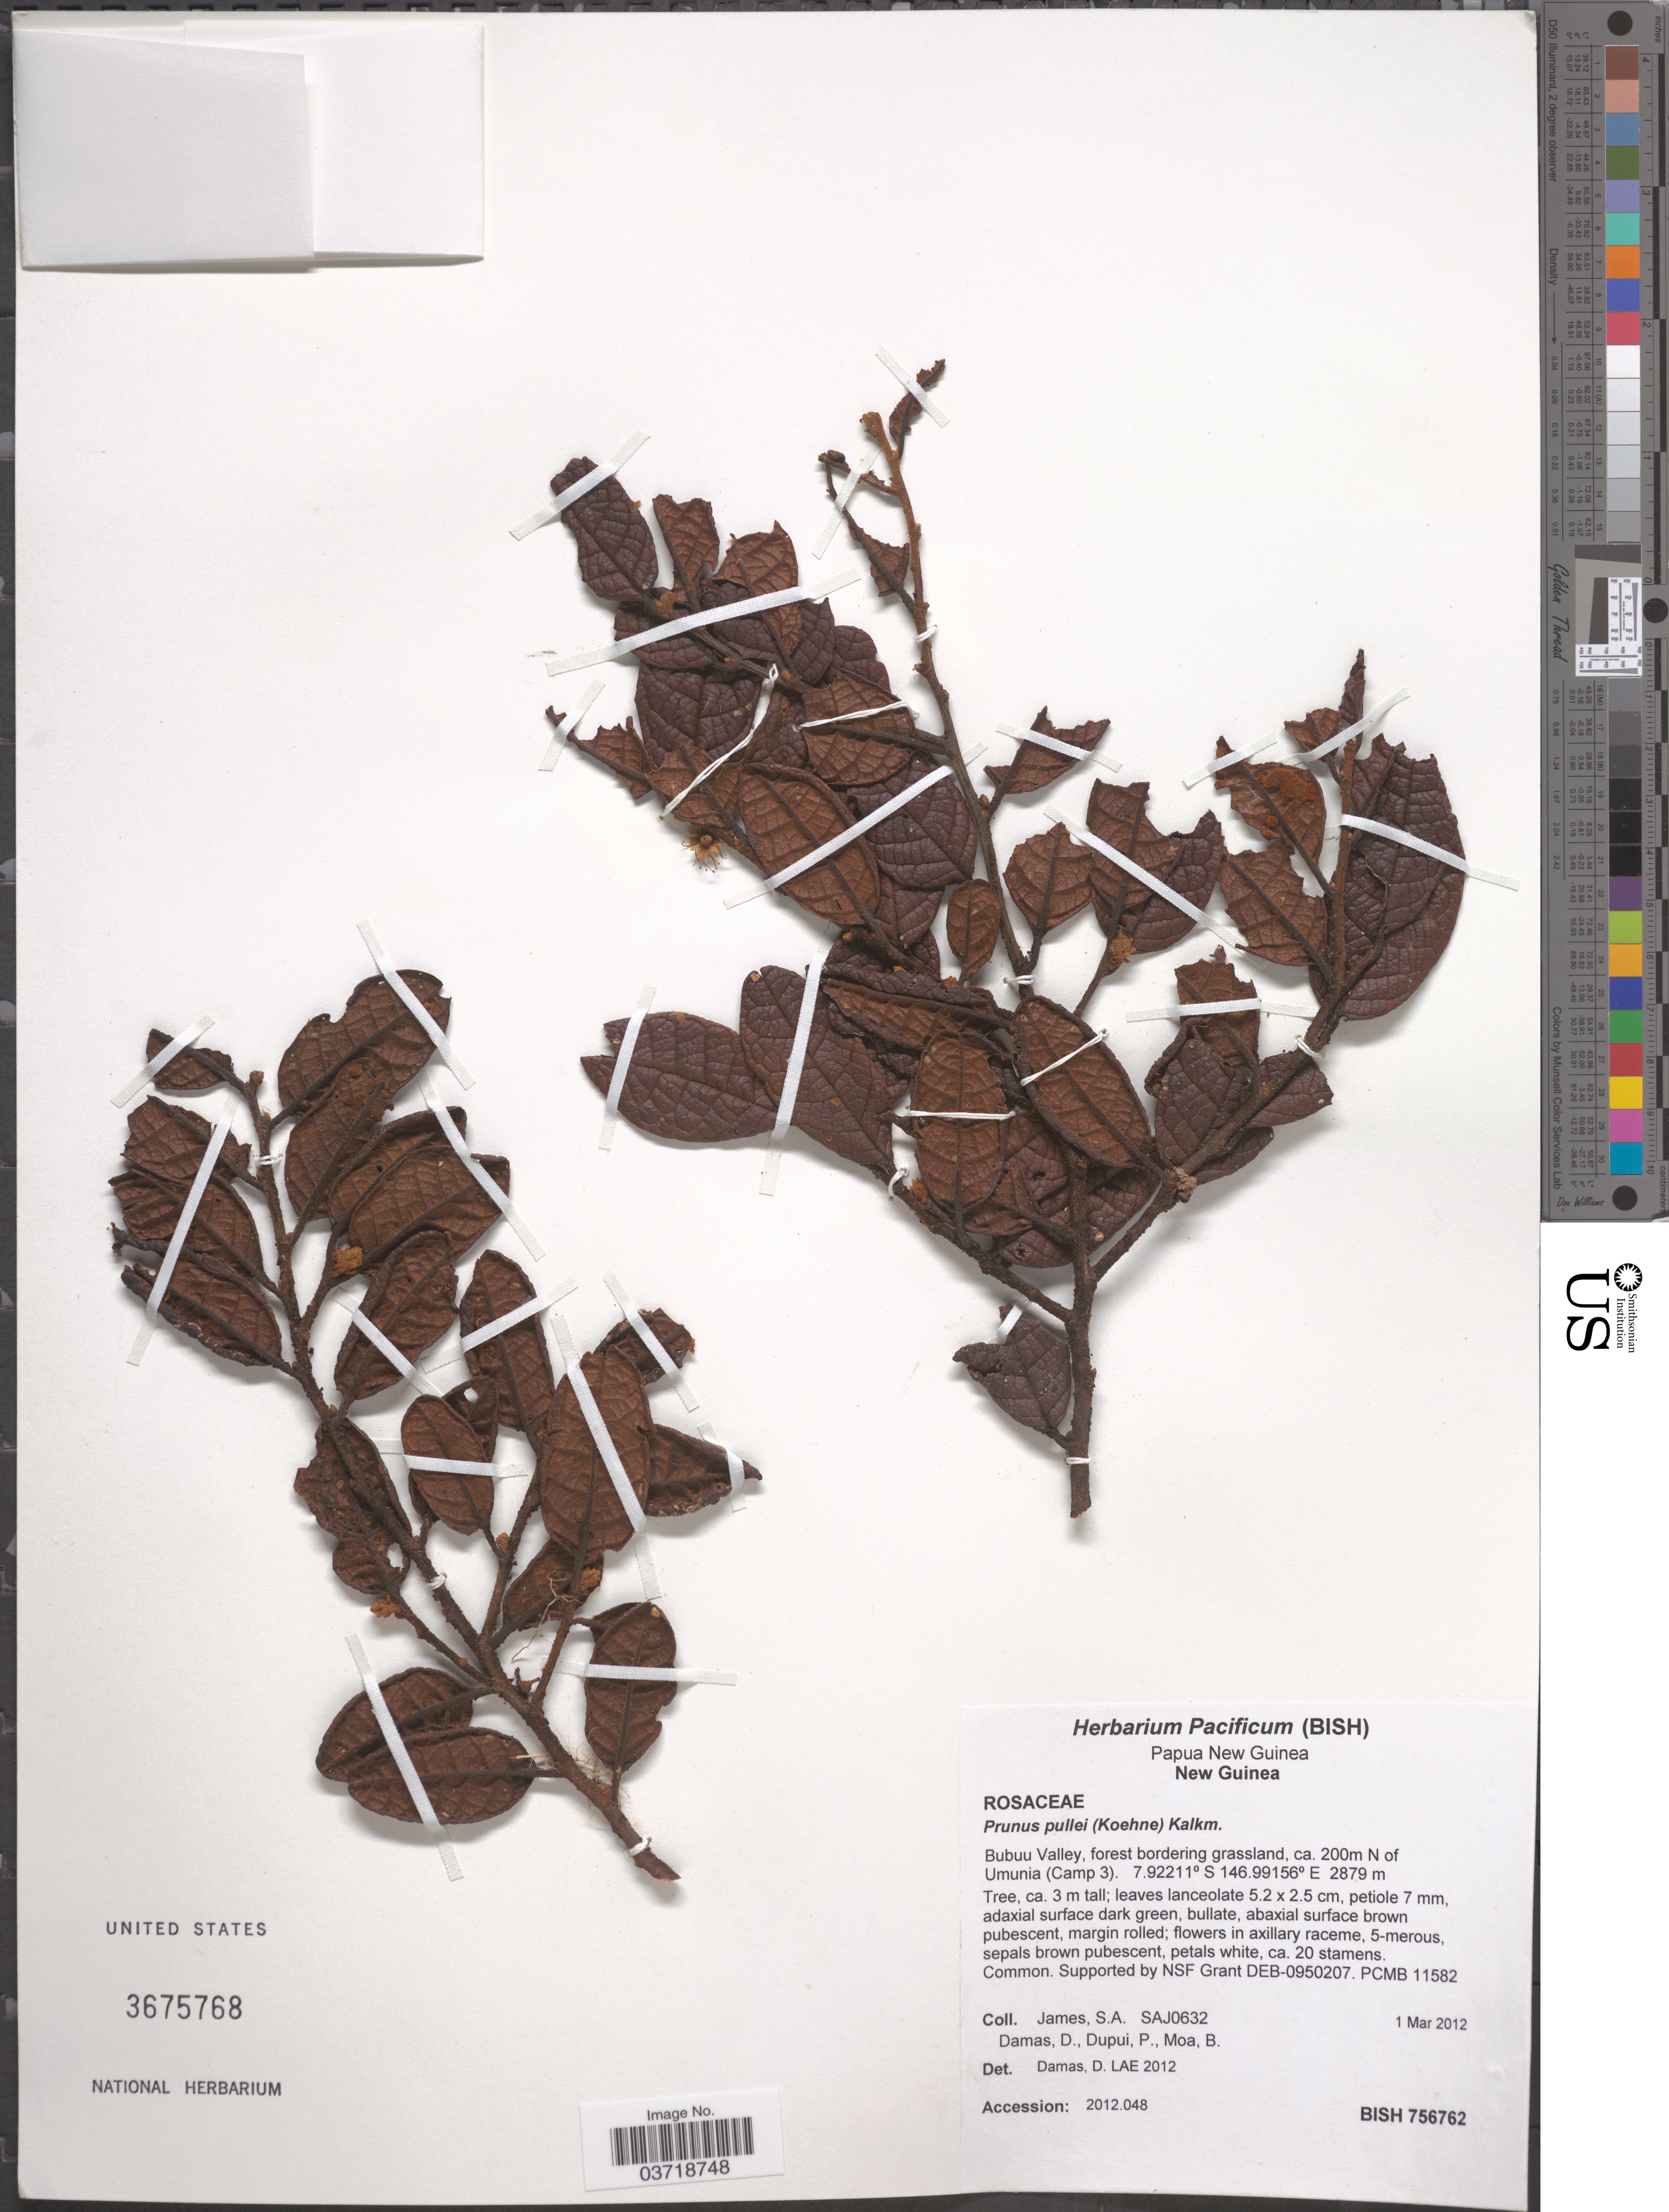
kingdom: Plantae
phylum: Tracheophyta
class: Magnoliopsida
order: Rosales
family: Rosaceae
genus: Prunus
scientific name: Prunus pullei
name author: (Koehne) Kalkman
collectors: S. James, D. Damas, P. Dupui & B. Moa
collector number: SAJ0632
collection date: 2012-03-01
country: Papua New Guinea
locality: New Guinea. Bubuu Valley, forest bordering grassland, ca. 200m N of Umunia (Camp 3).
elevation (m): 2879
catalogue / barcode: US 3675768